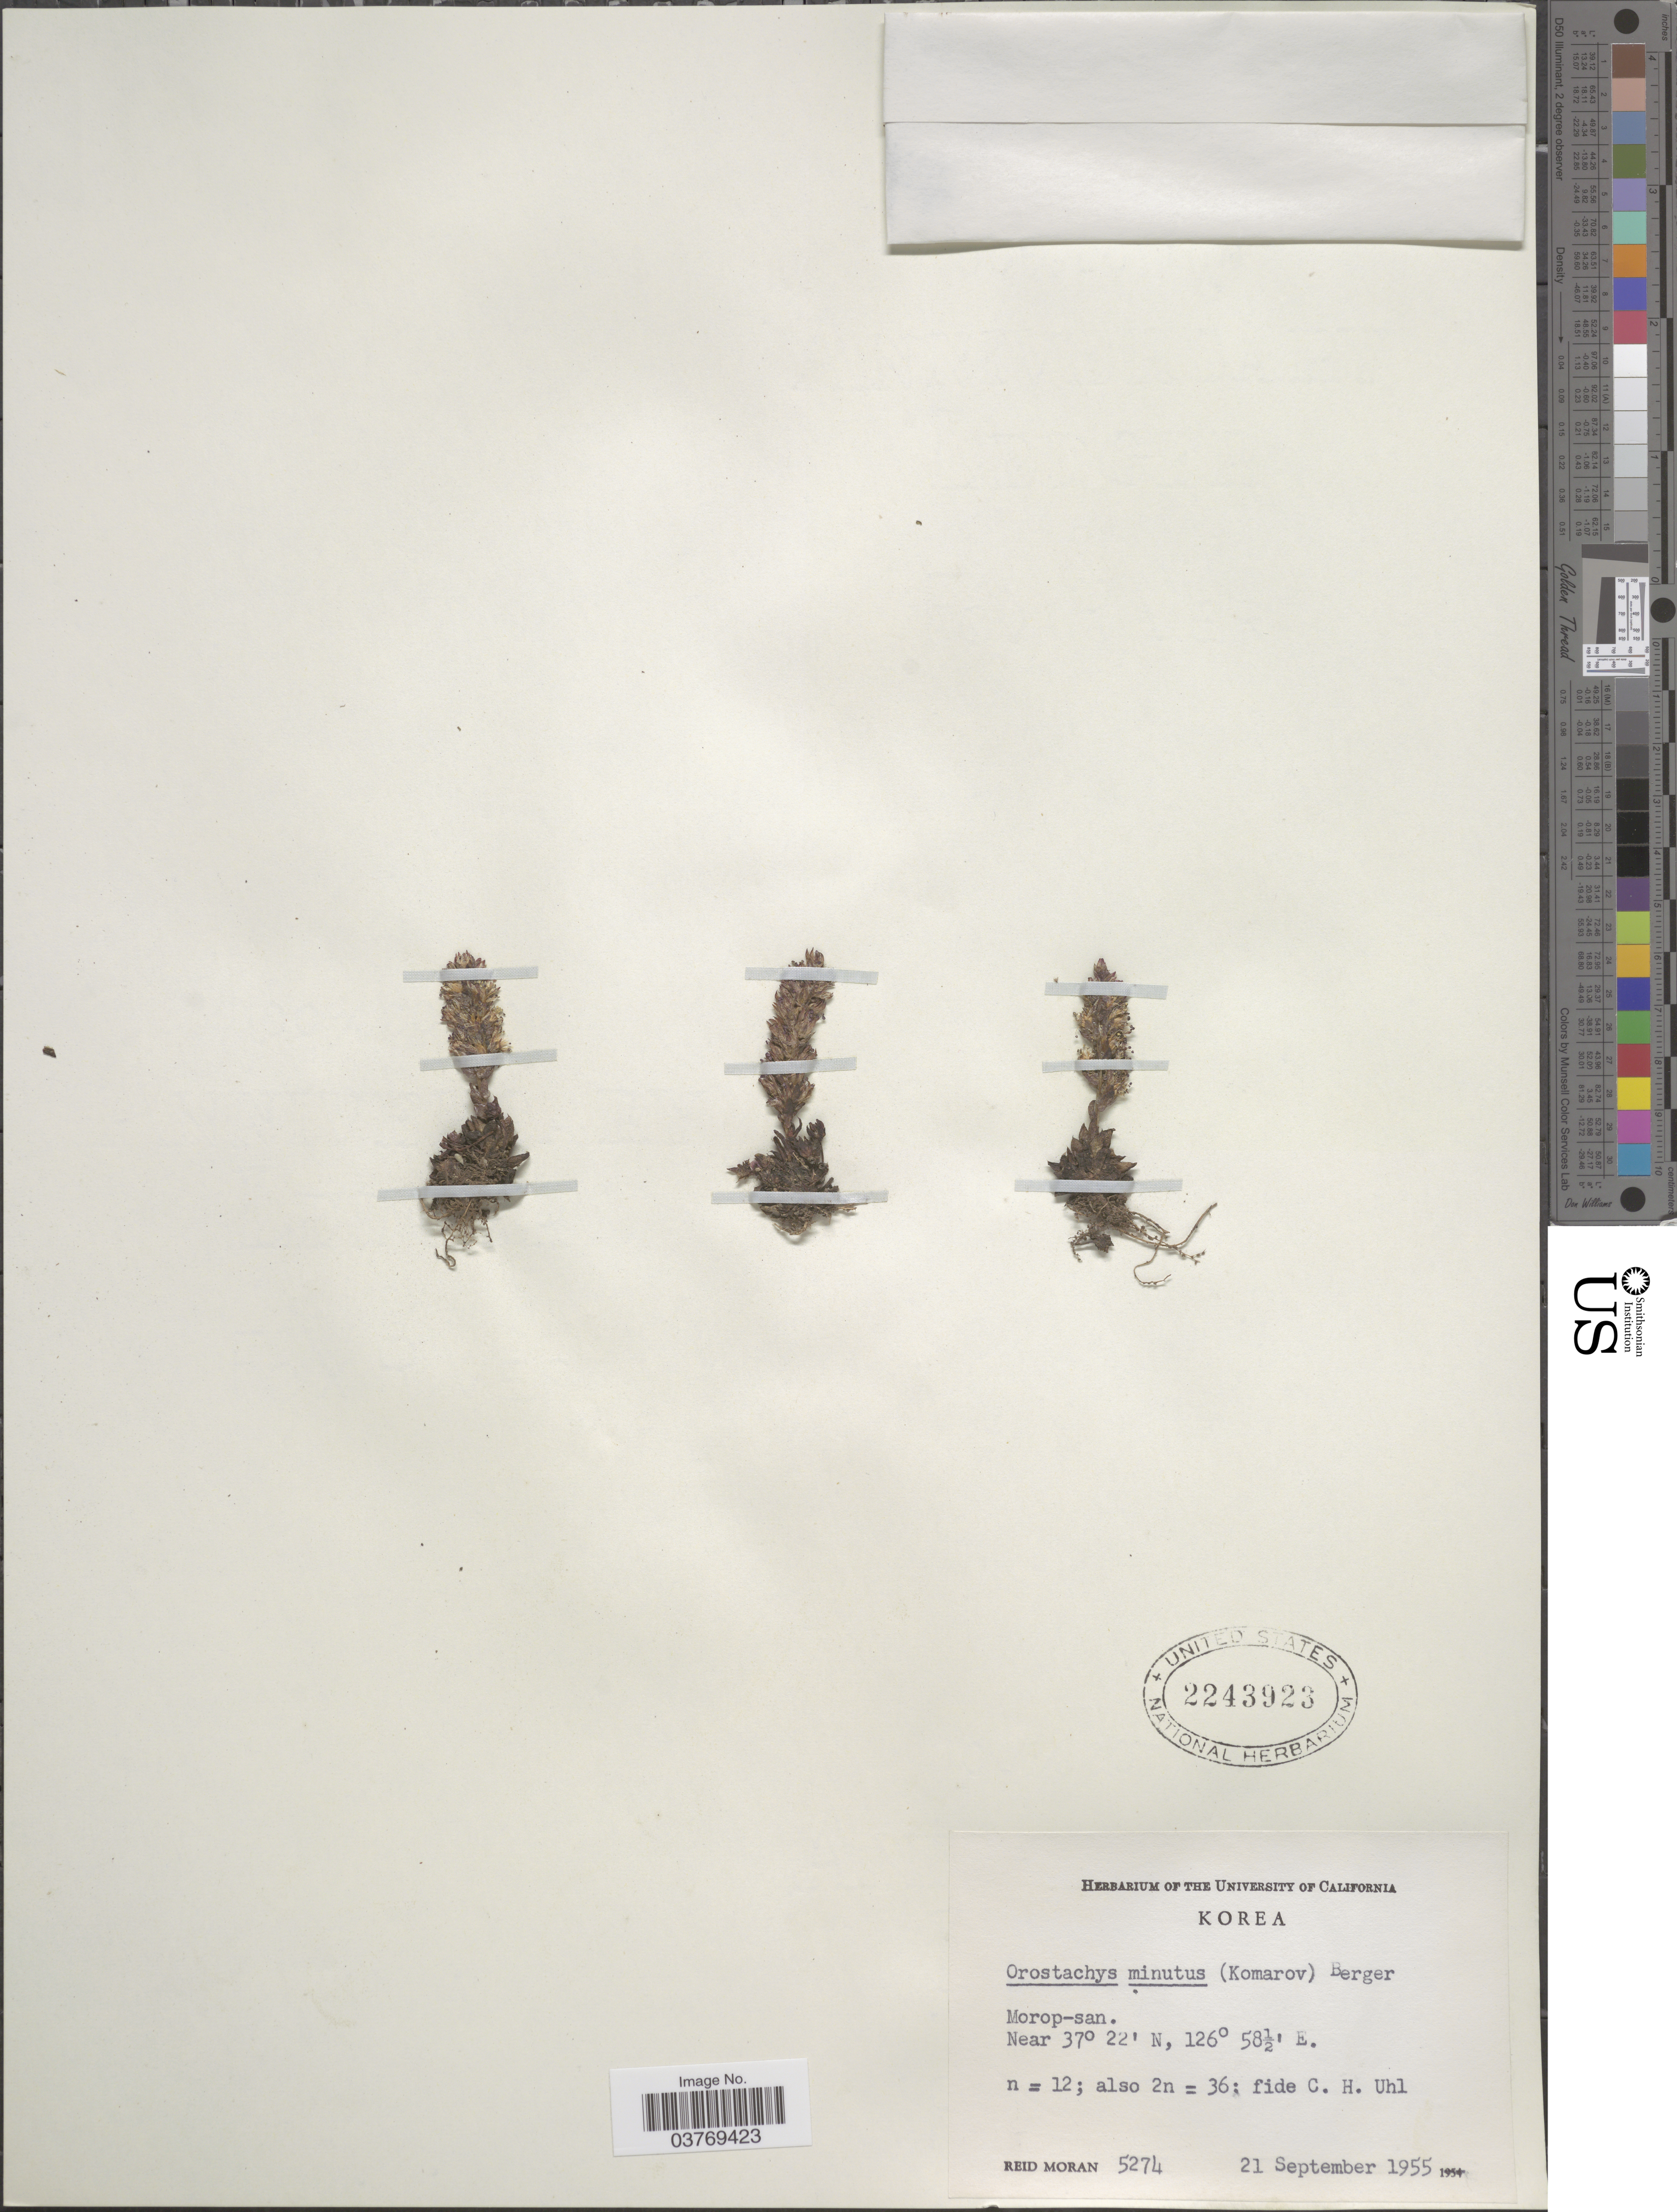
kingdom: Plantae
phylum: Tracheophyta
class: Magnoliopsida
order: Saxifragales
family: Crassulaceae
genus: Orostachys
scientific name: Orostachys minuta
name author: (Kom.) A. Berger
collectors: R. V. Moran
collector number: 5274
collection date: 1955-09-21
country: South Korea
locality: Morop-san (Morok-san?).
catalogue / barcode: US 2243923